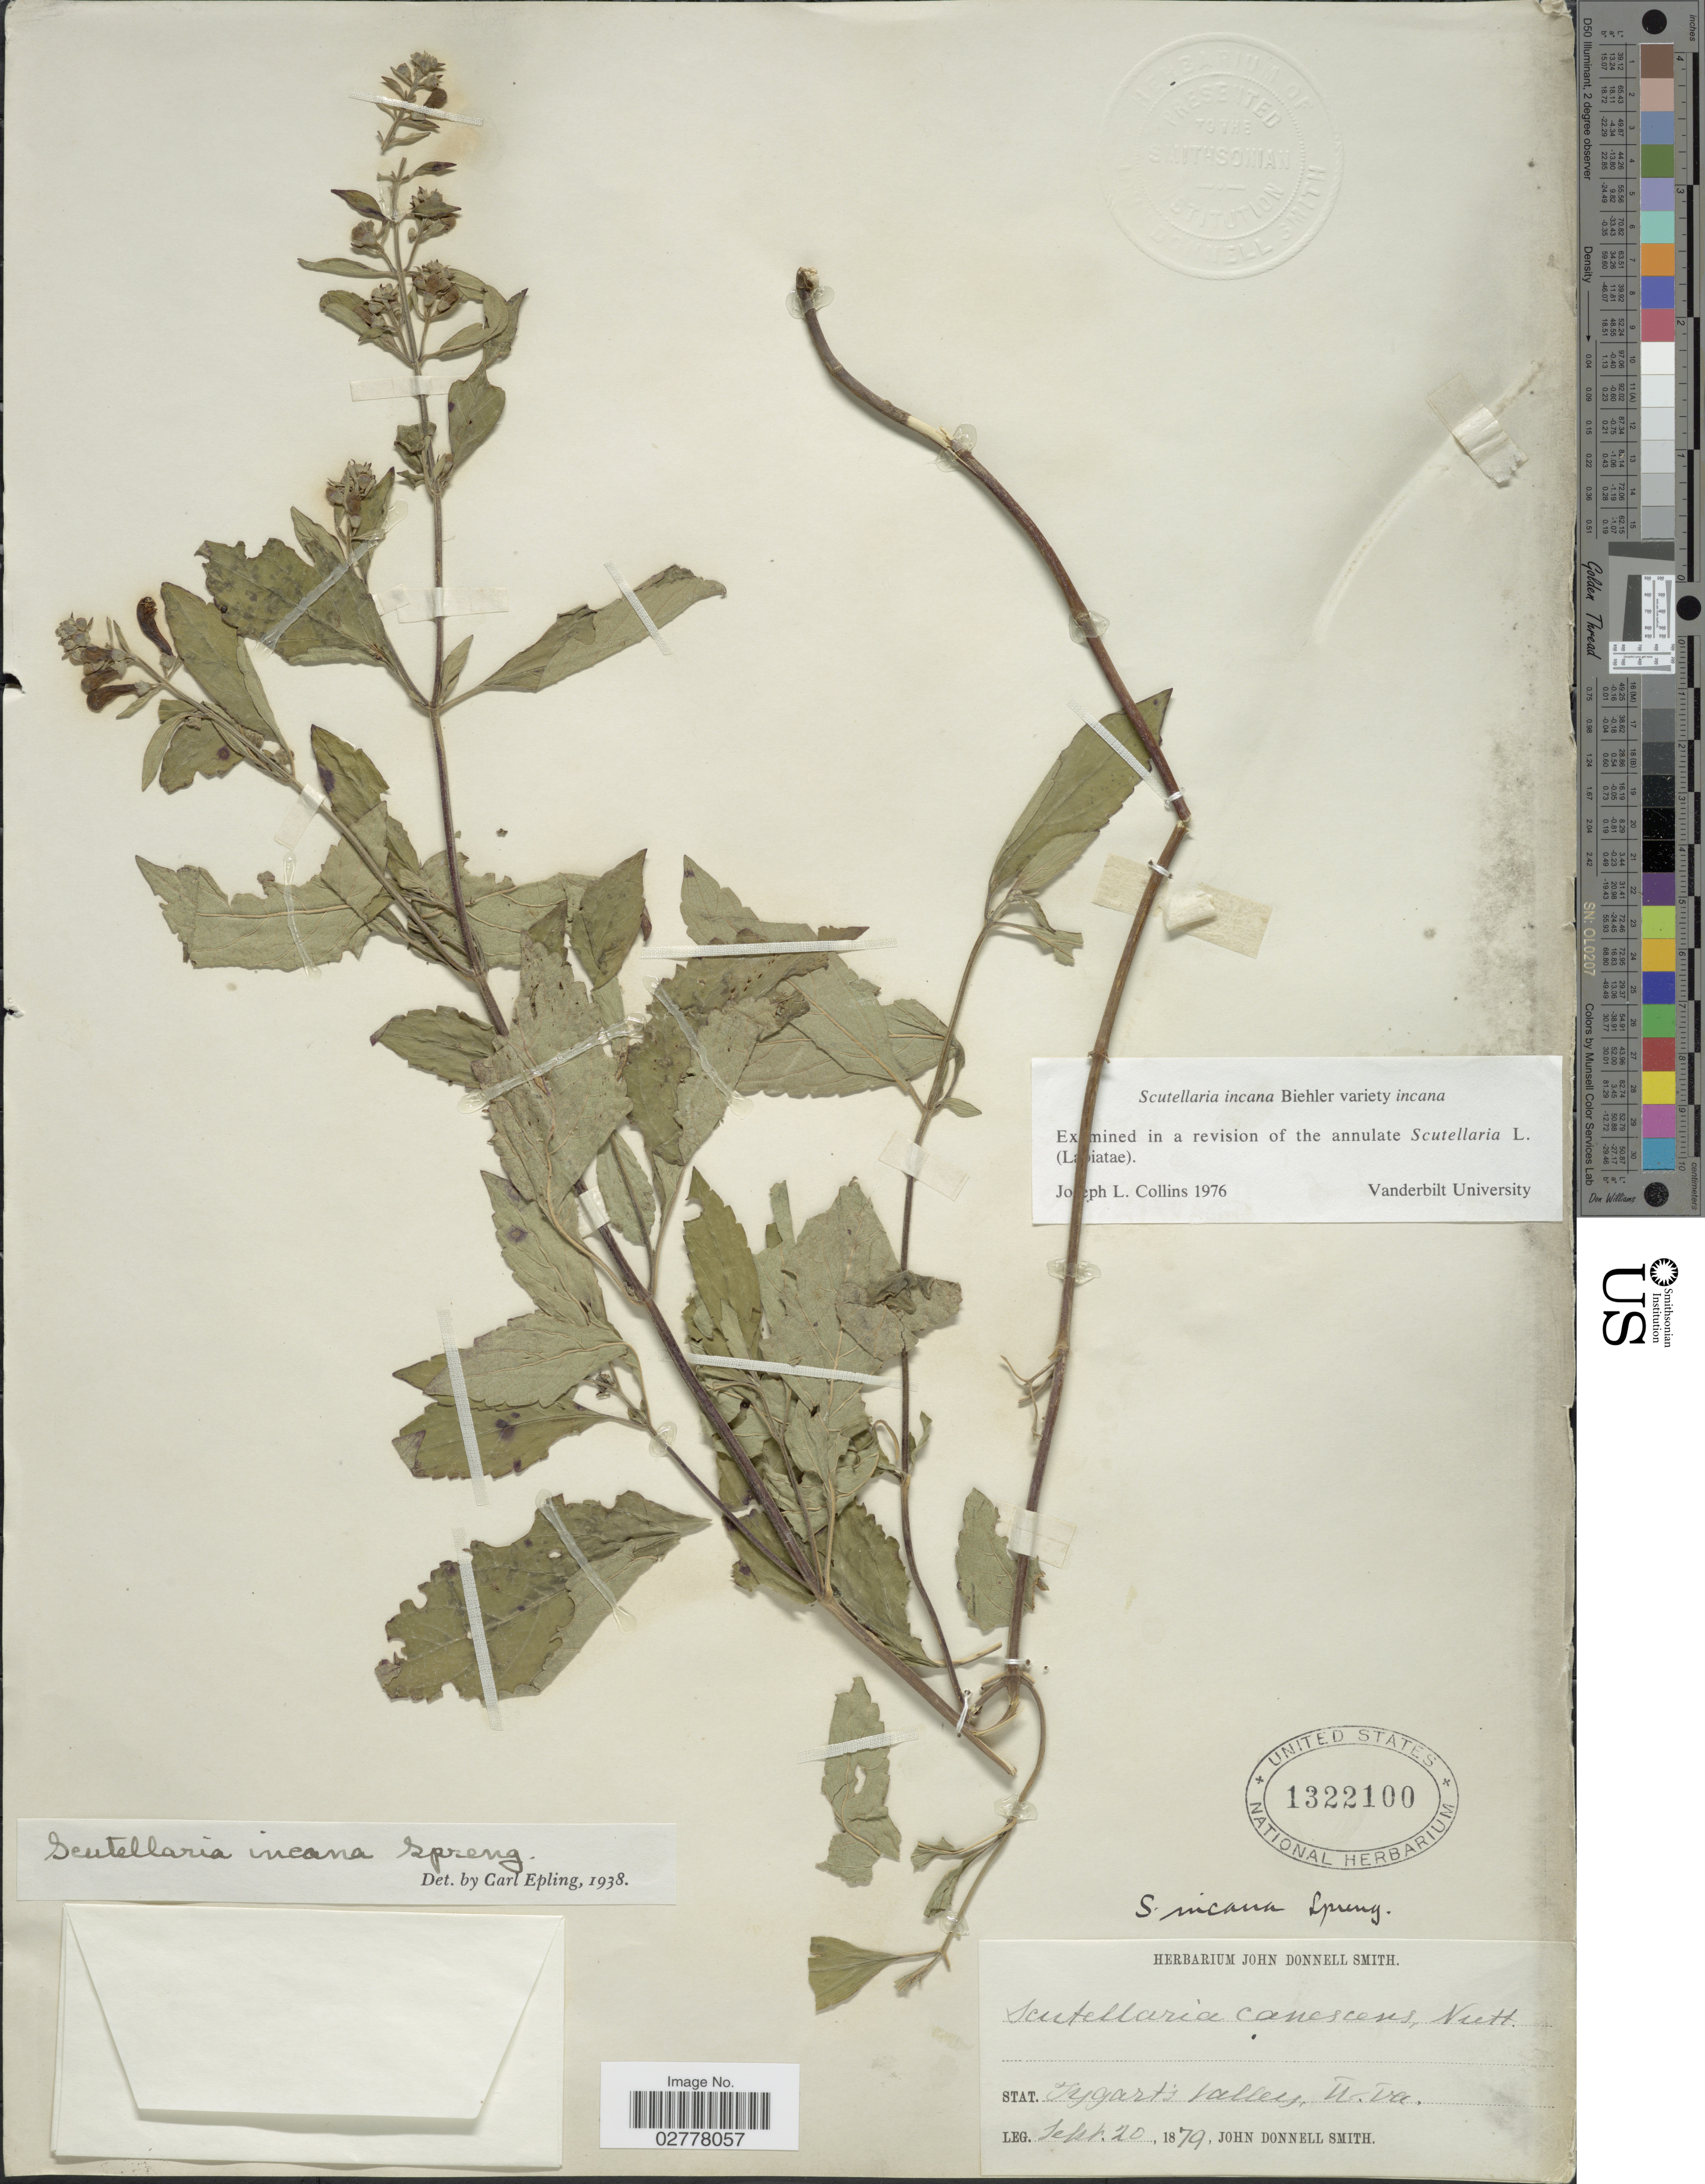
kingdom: Plantae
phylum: Tracheophyta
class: Magnoliopsida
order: Lamiales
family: Lamiaceae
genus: Scutellaria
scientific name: Scutellaria incana var. incana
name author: Biehler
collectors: J. Donnell Smith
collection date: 1879-09-20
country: United States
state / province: West Virginia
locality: Stat. Tygart's Valley.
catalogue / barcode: US 1322100